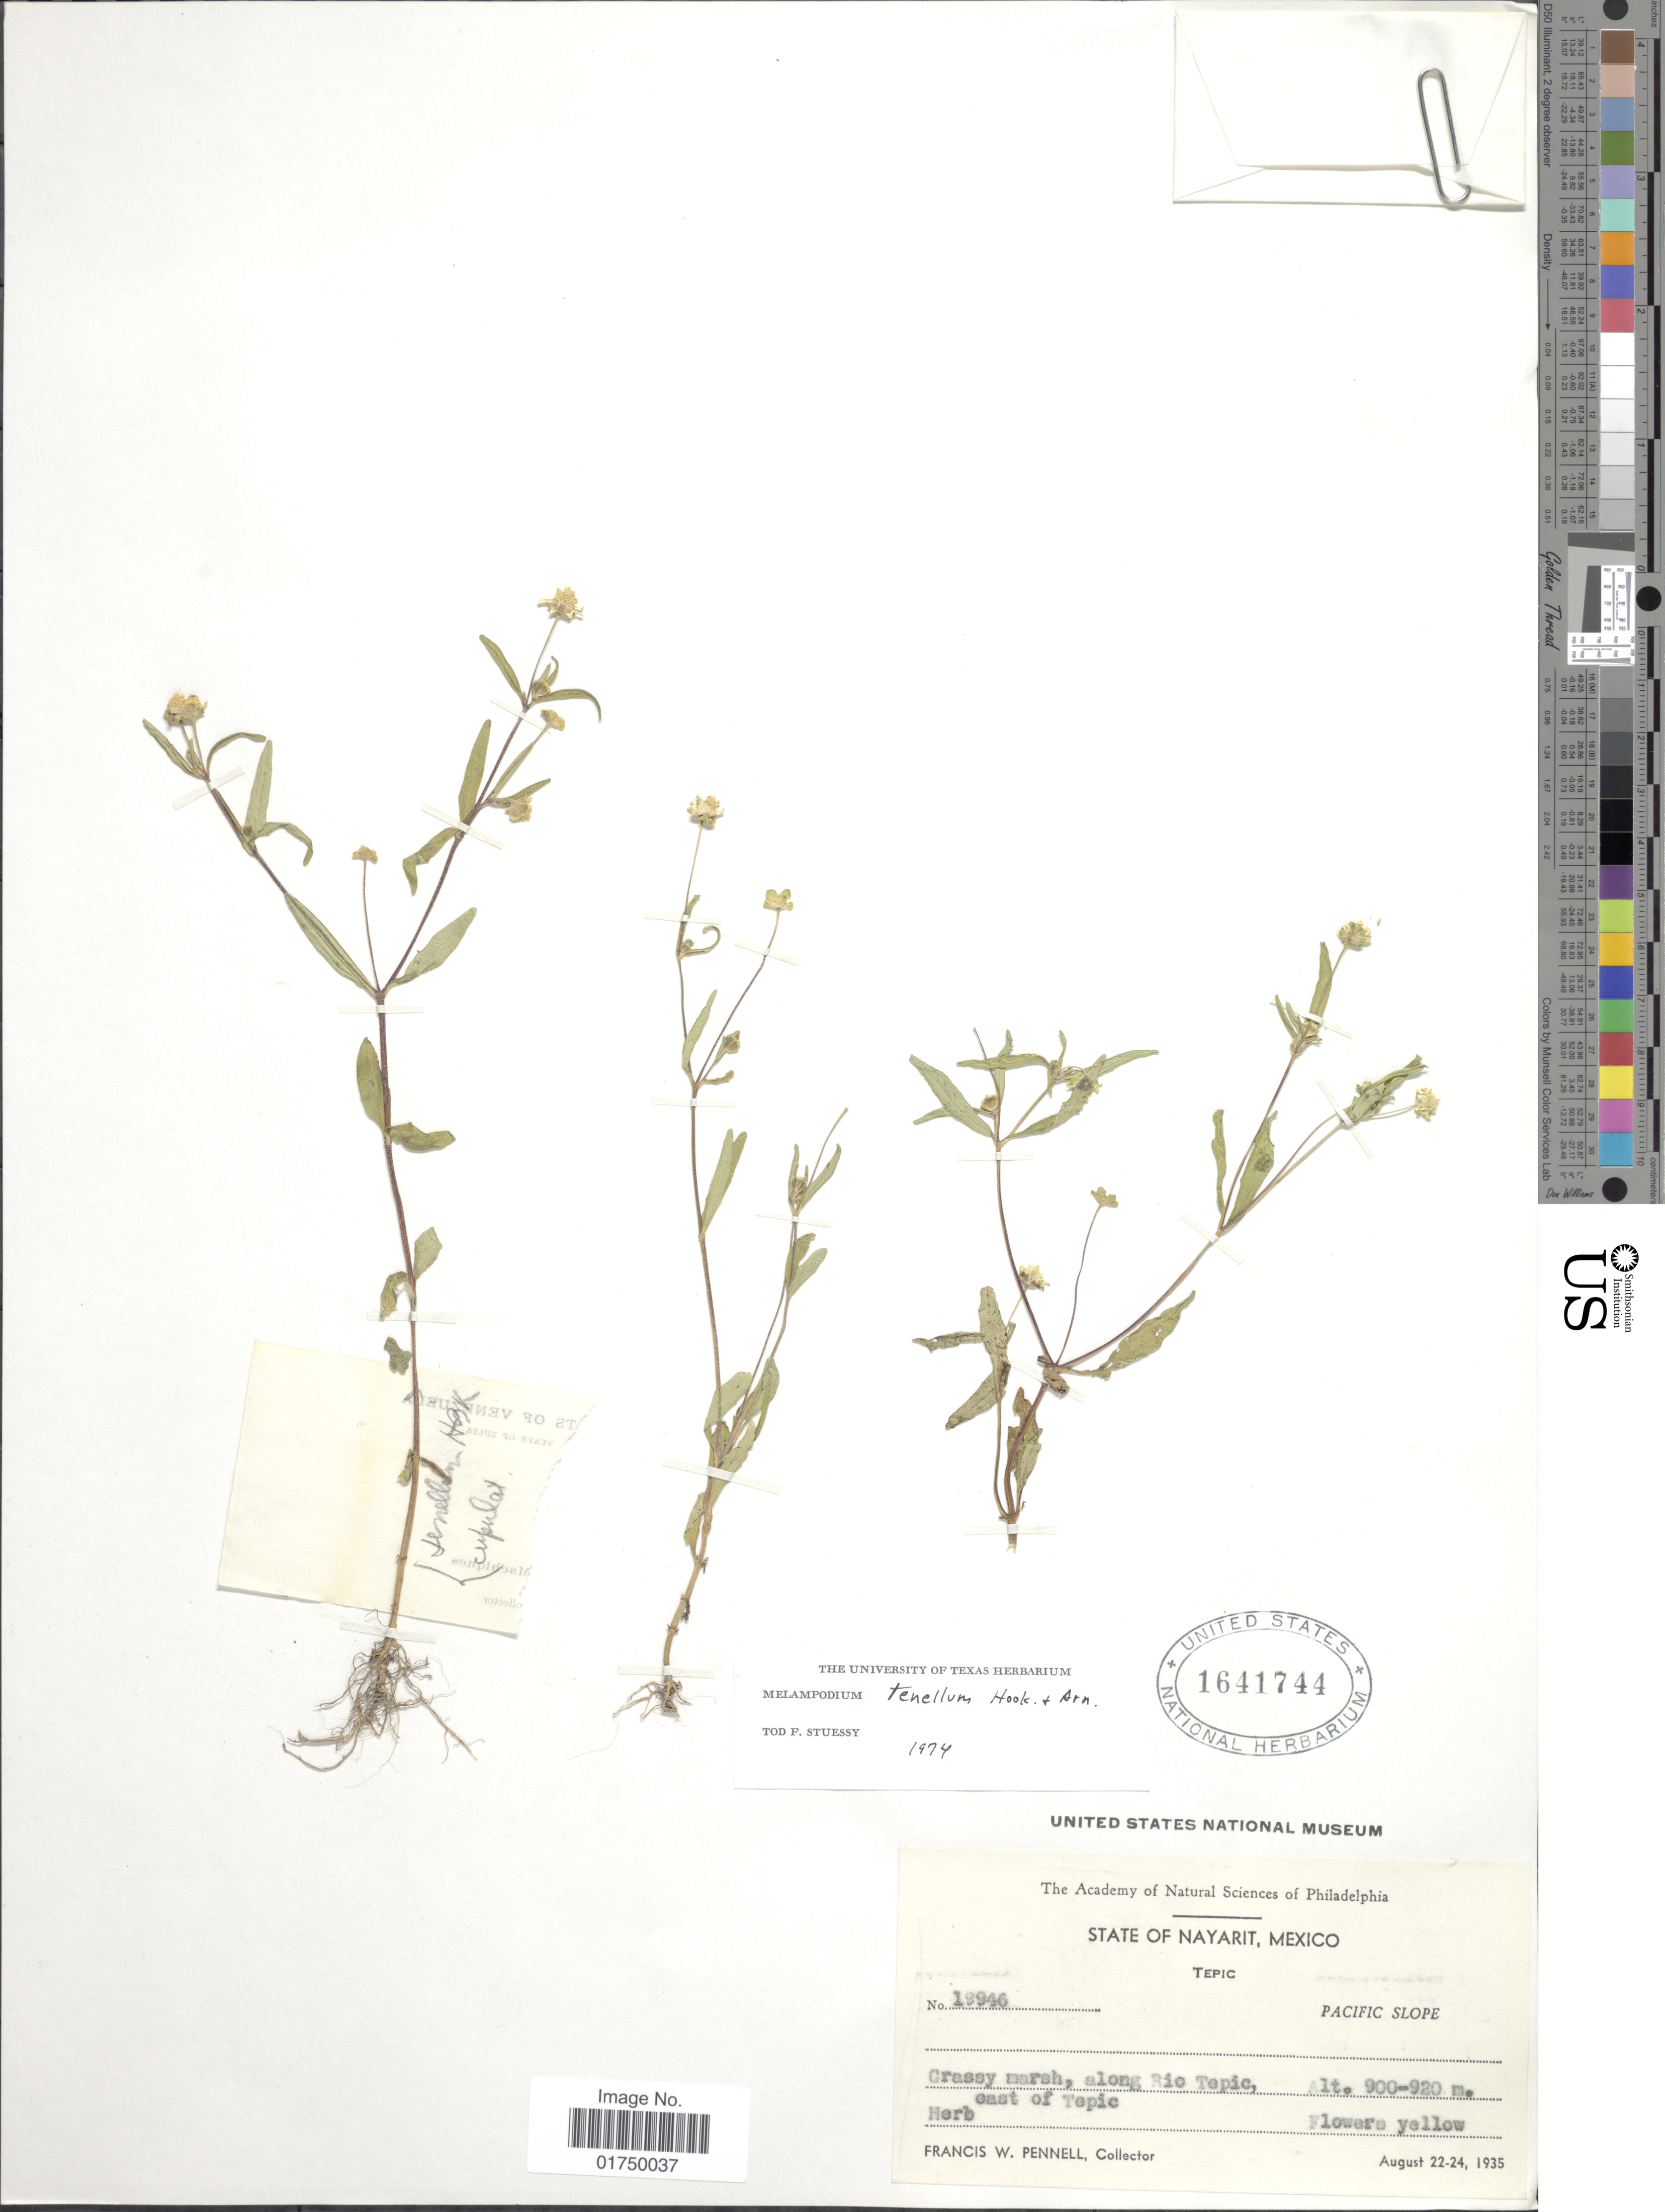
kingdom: Plantae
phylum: Tracheophyta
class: Magnoliopsida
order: Asterales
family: Asteraceae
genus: Melampodium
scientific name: Melampodium tenellum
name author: Hook. & Arn.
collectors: F. W. Pennell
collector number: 13946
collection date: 1935-08-22/1935-08-24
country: Mexico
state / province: Nayarit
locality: State of Nayarit, Mexico. Tepic. Pacific Slope. Grassy marsh, along Rio Tepic. East of Tepic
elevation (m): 900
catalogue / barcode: US 1641744